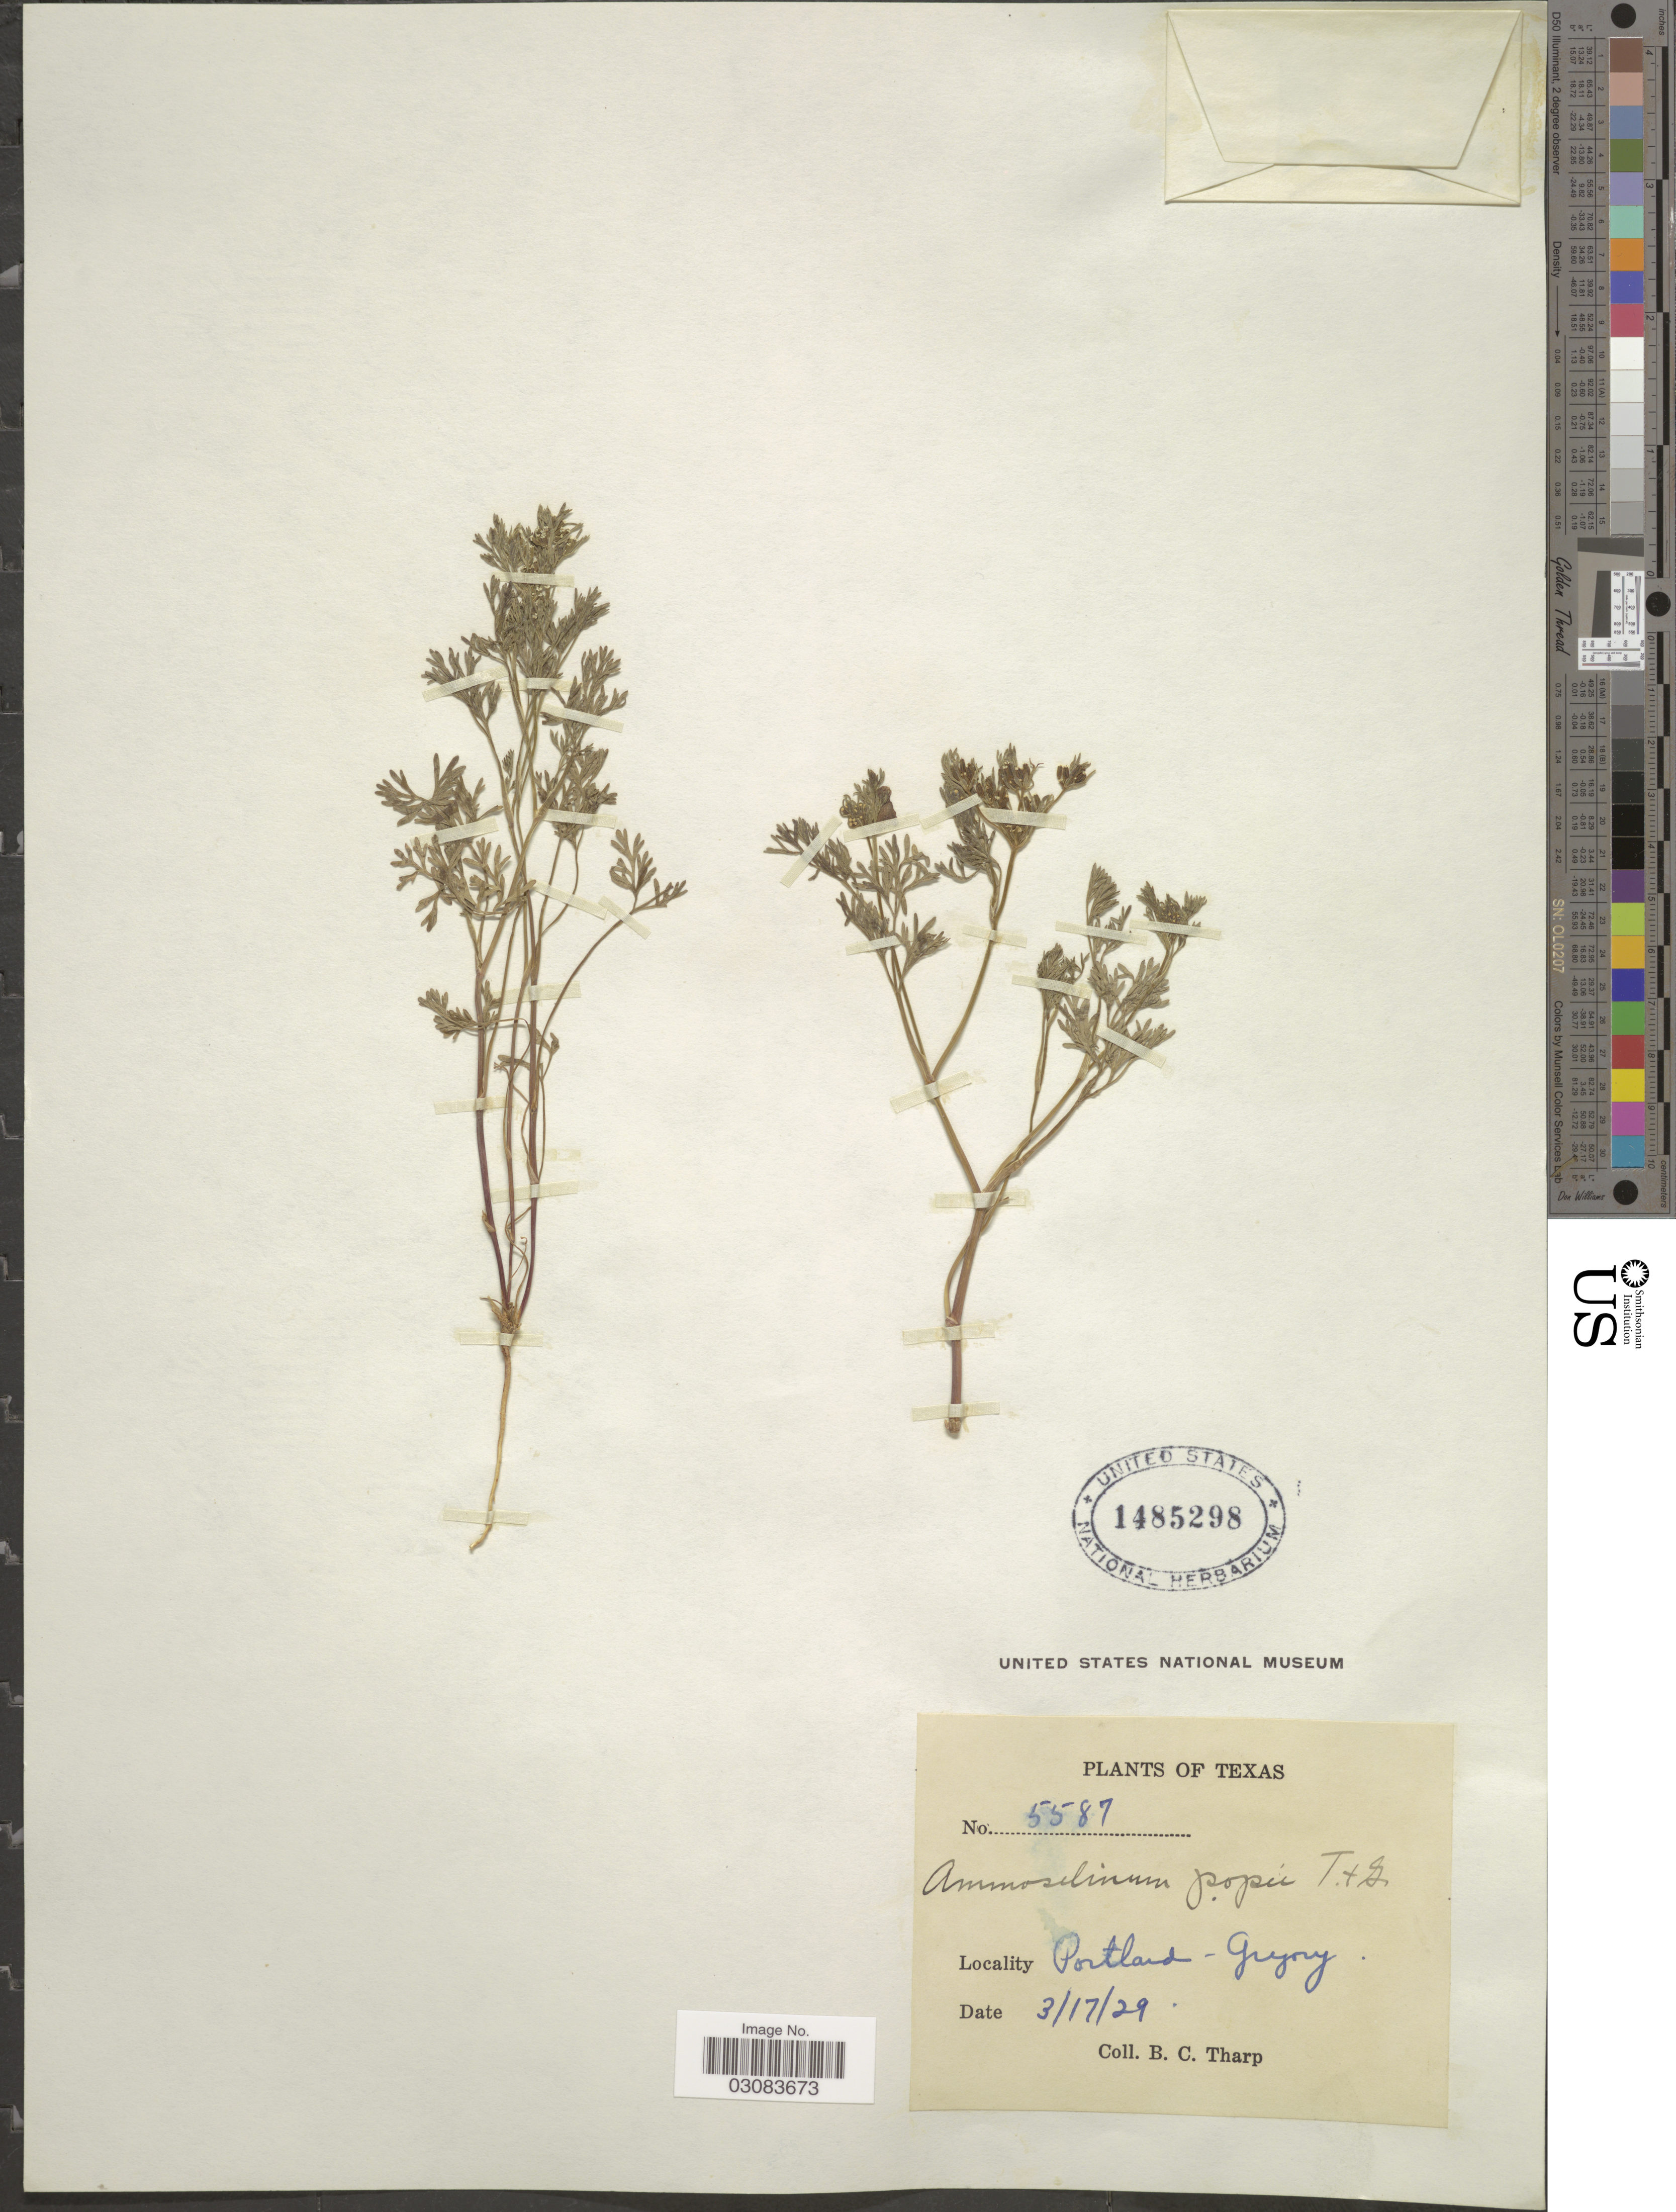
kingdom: Plantae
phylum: Tracheophyta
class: Magnoliopsida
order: Apiales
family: Apiaceae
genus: Ammoselinum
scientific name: Ammoselinum popei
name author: Torr. & A. Gray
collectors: B. C. Tharp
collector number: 5587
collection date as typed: Transcribed d/m/y: 17/3/29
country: United States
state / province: Texas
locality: Portland - Gregory.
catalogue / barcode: US 1485298